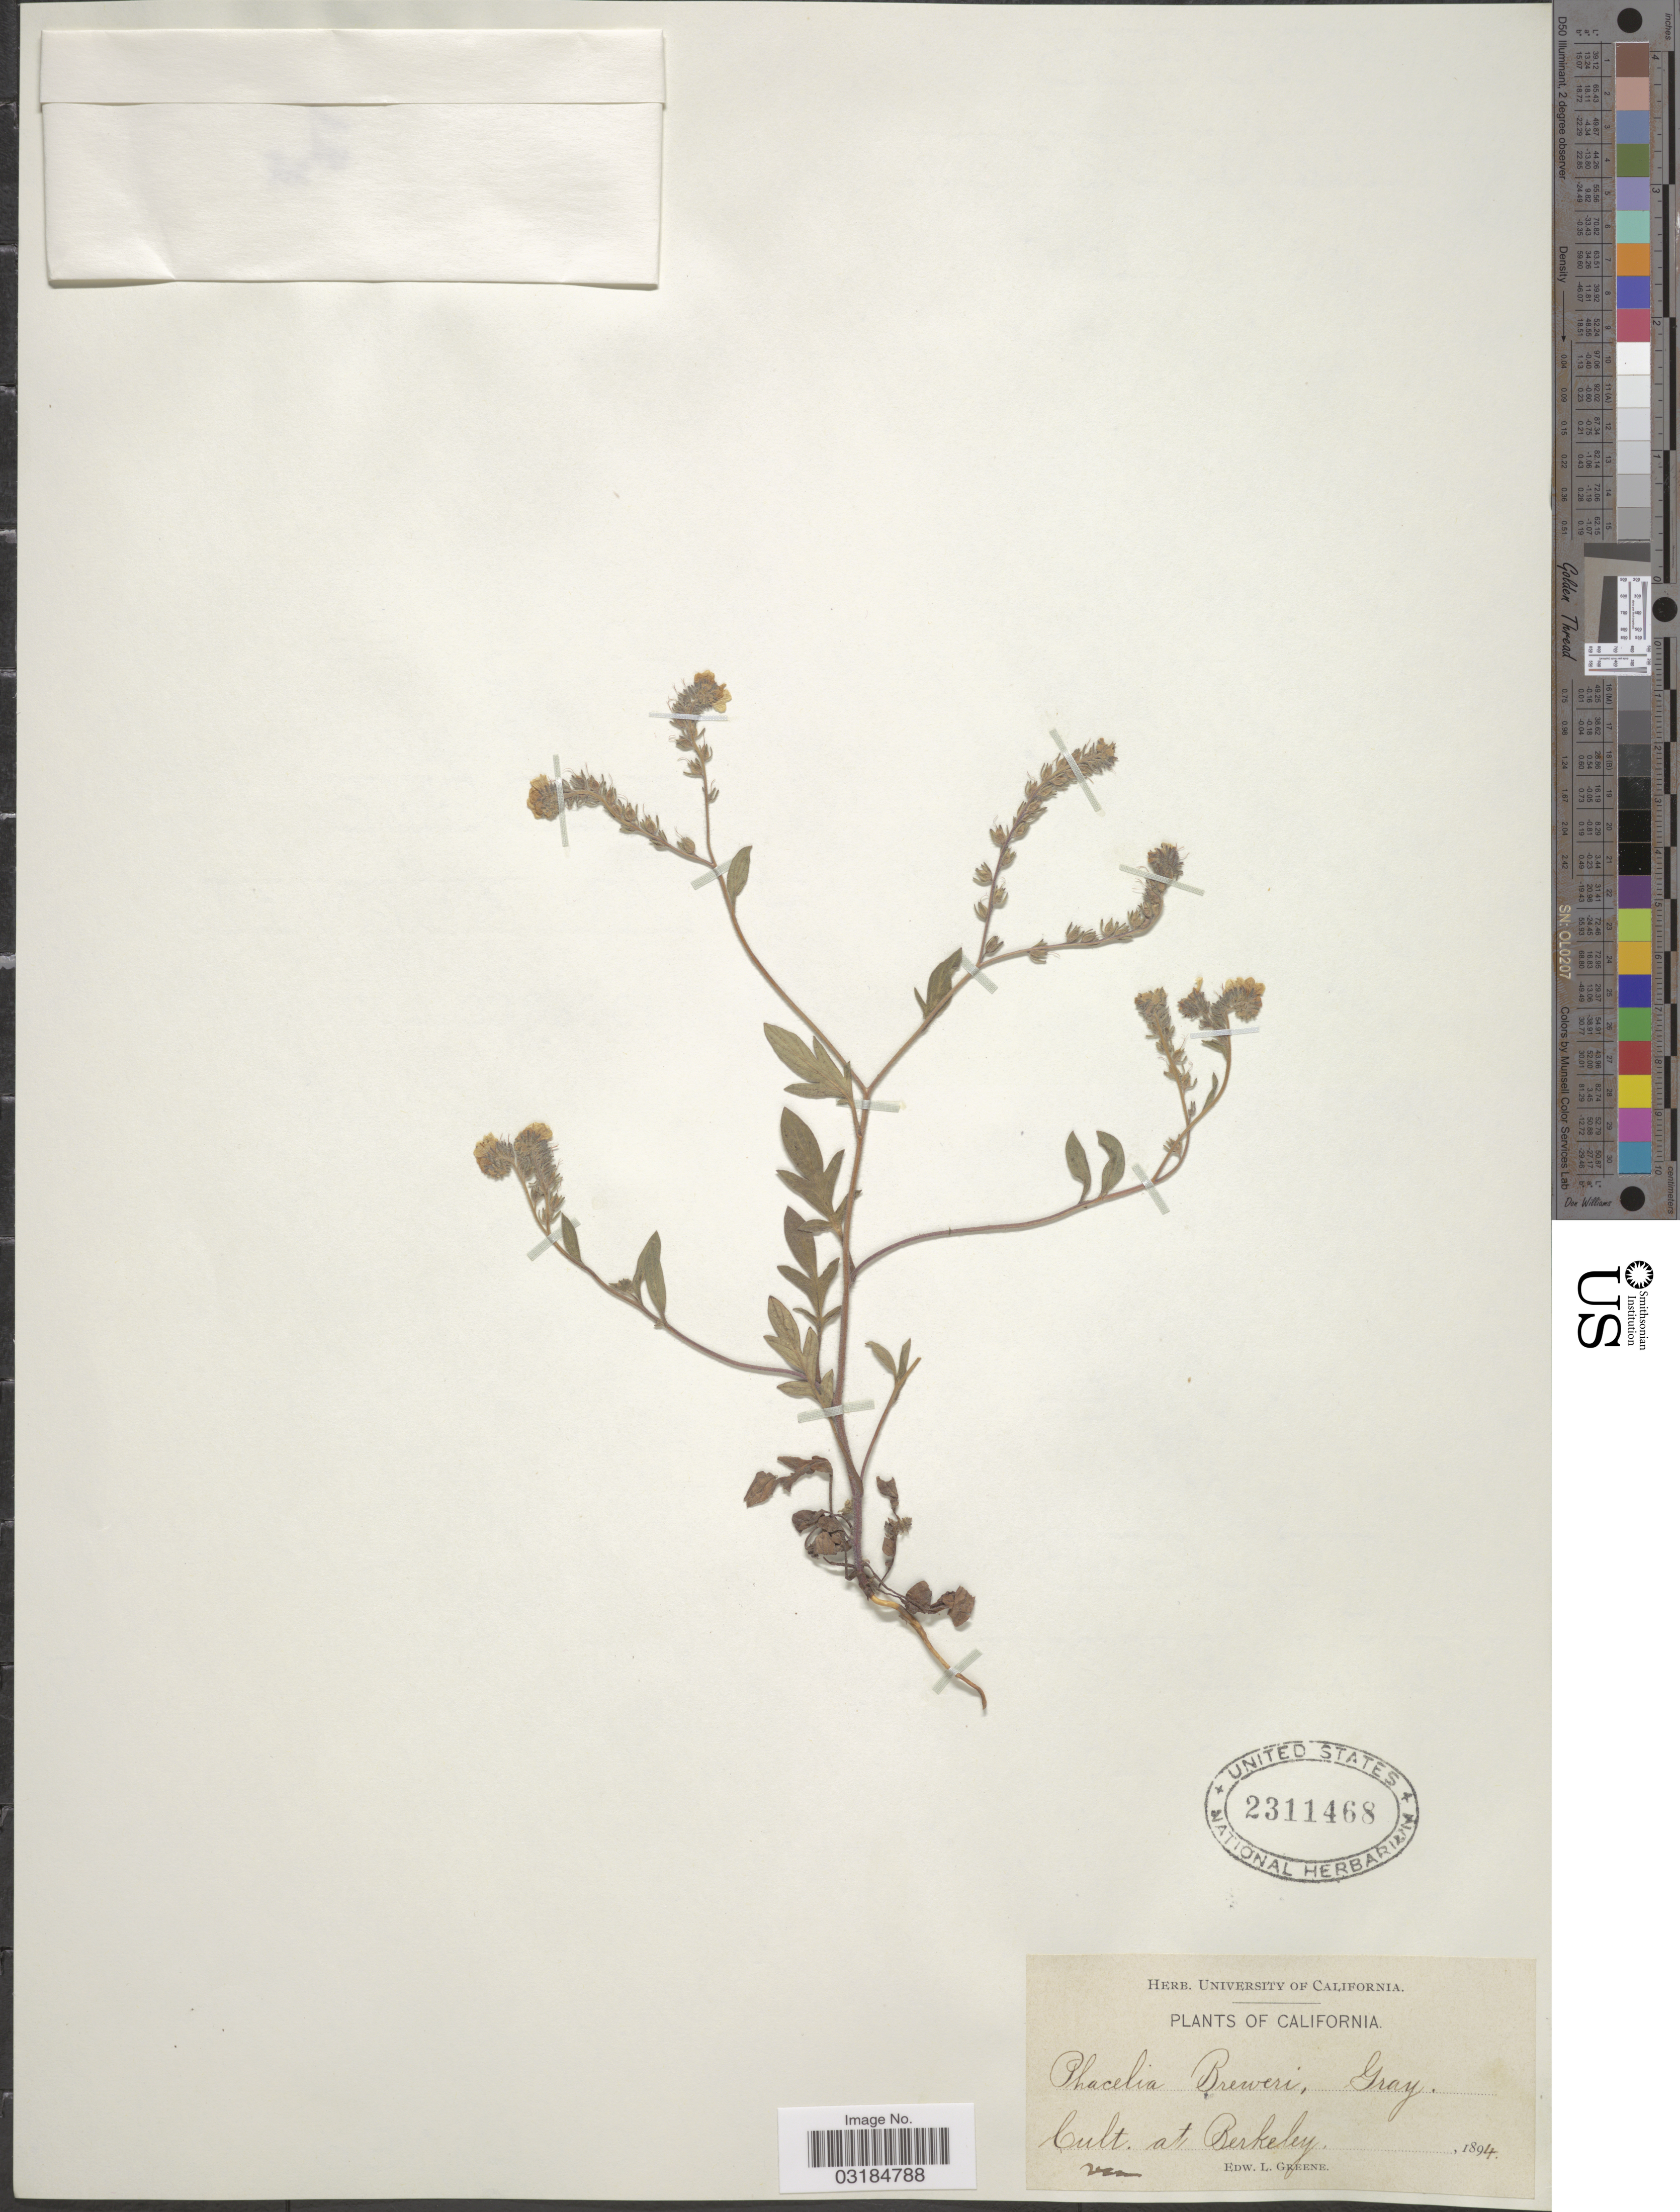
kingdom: Plantae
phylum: Tracheophyta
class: Magnoliopsida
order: Boraginales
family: Hydrophyllaceae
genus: Phacelia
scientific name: Phacelia breweri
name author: A. Gray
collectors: E. L. Greene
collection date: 1894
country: United States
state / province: California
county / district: Alameda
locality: Cult. at Berkeley.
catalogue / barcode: US 2311468